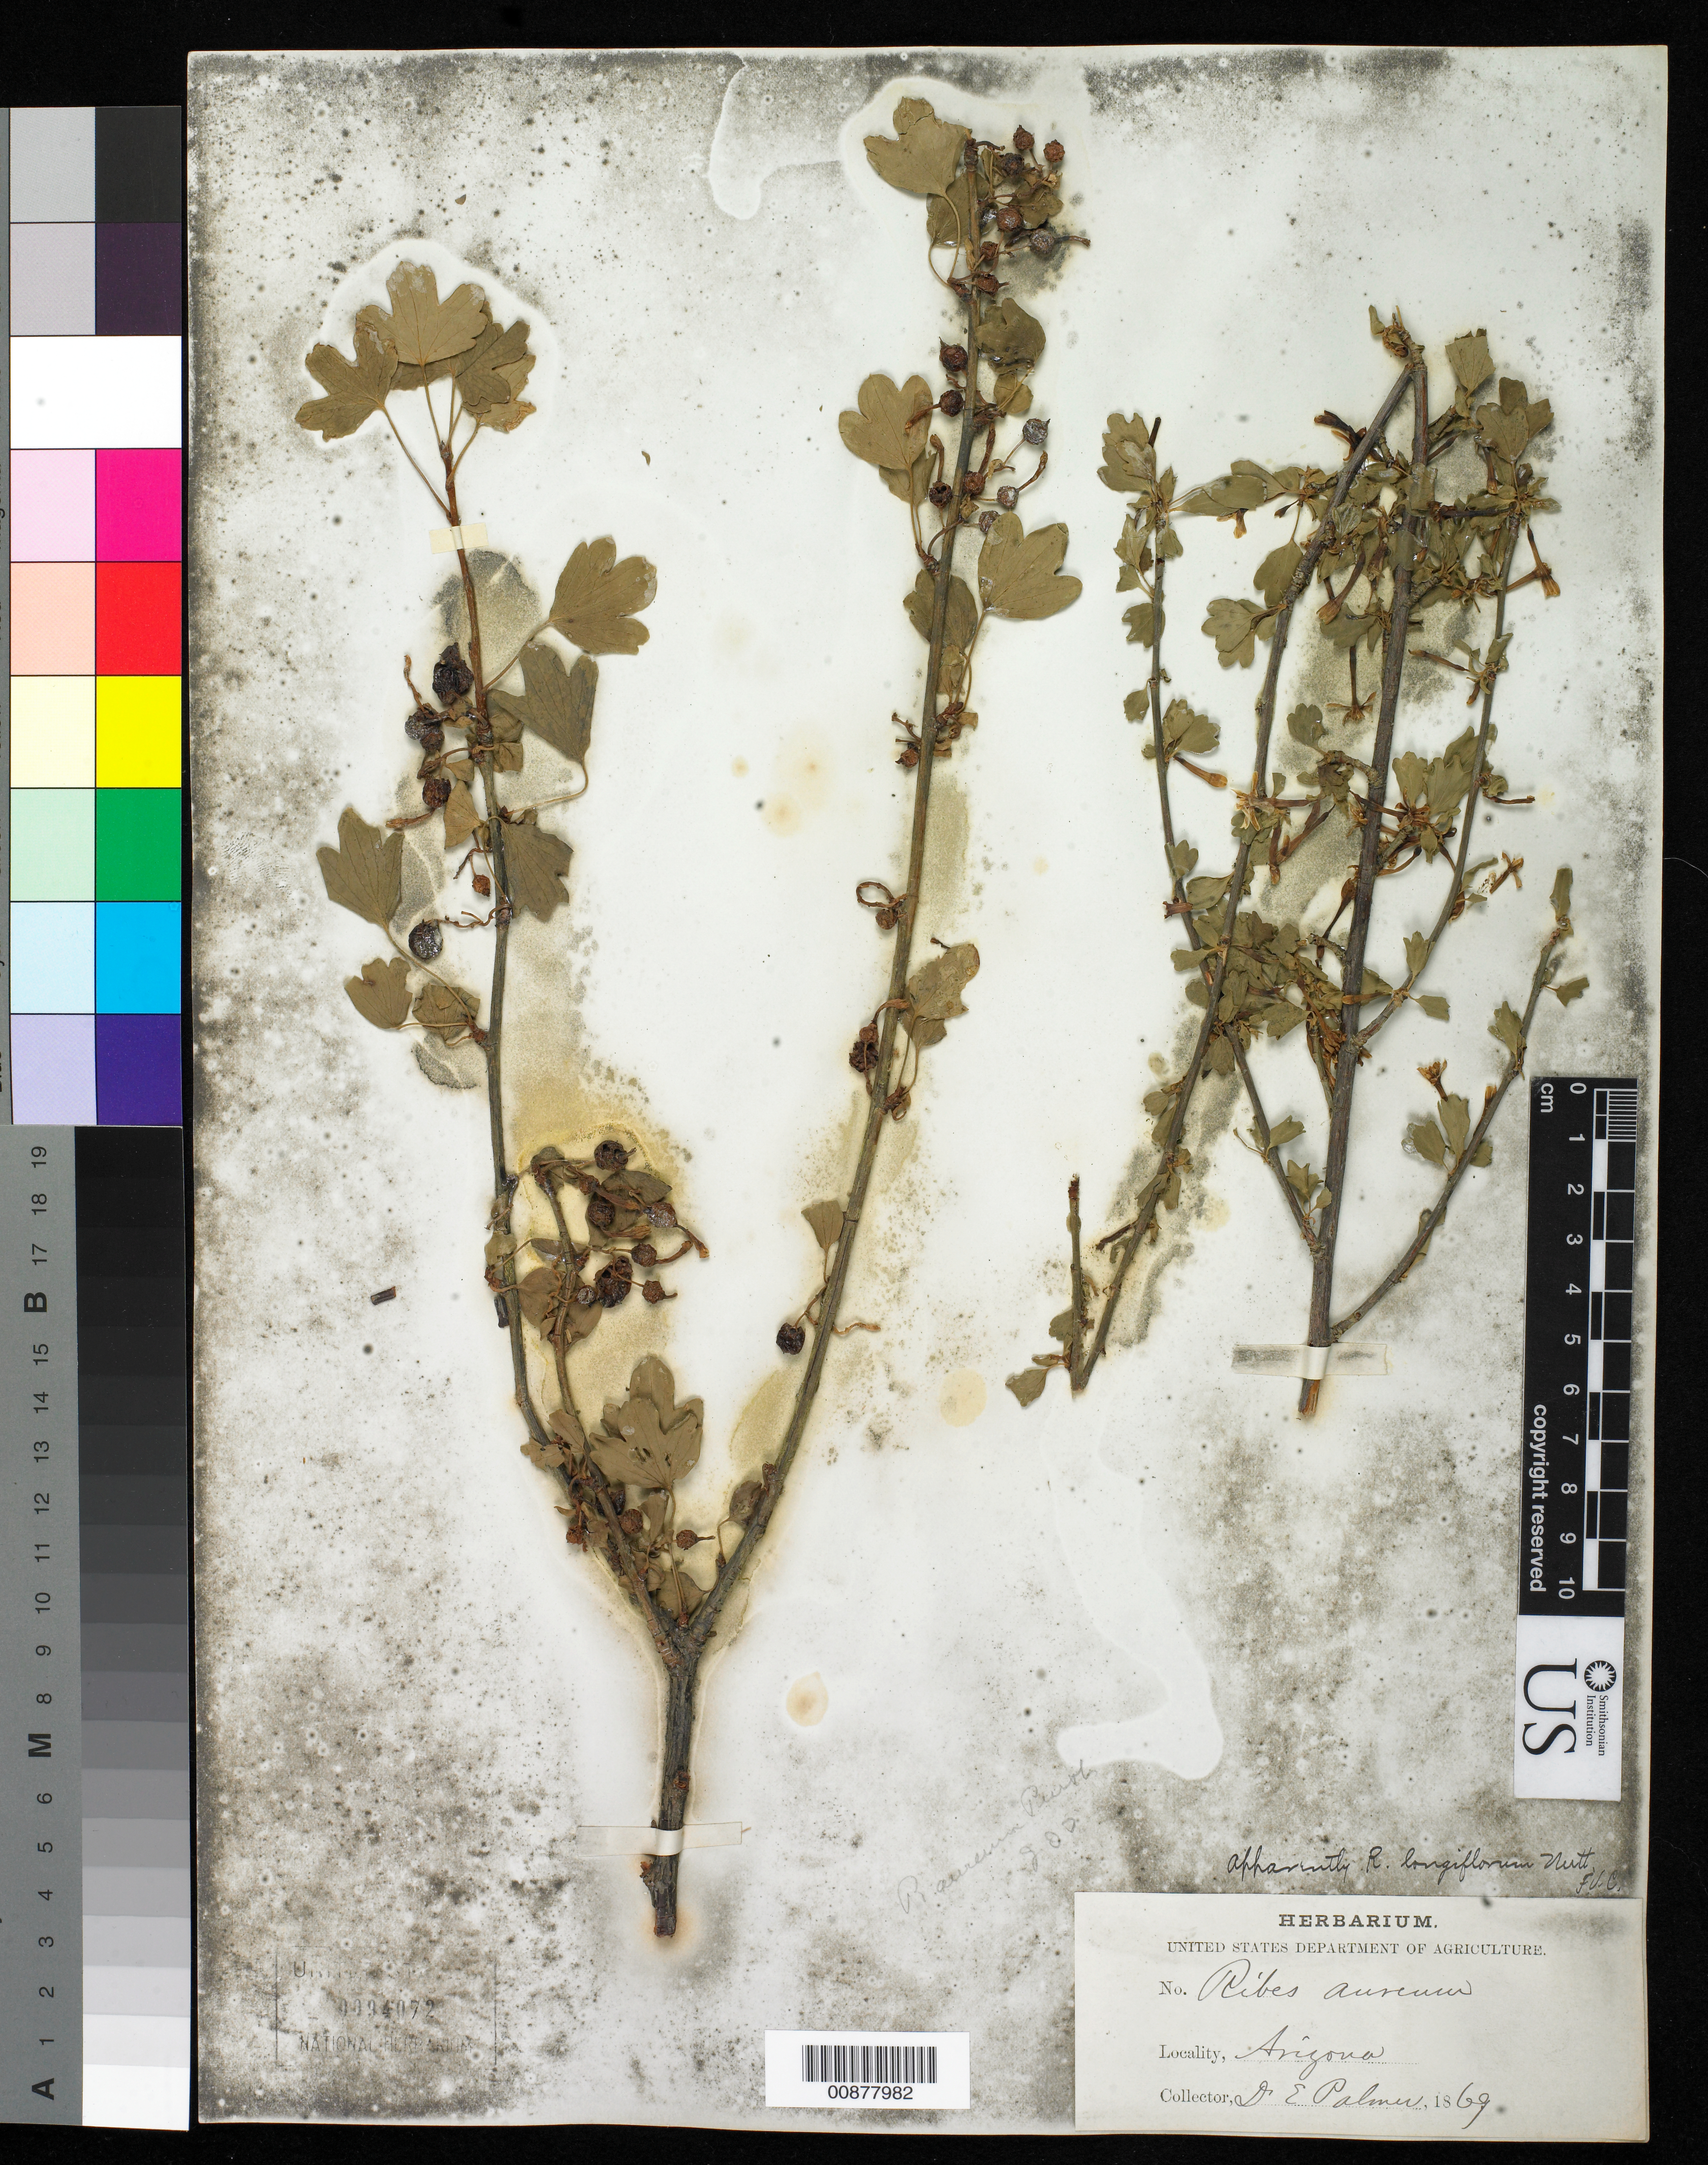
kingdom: Plantae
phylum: Tracheophyta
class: Magnoliopsida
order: Saxifragales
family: Grossulariaceae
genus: Ribes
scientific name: Ribes aureum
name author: Pursh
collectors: E. Palmer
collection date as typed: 1869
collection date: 1869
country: United States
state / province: Arizona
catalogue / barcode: US 94072